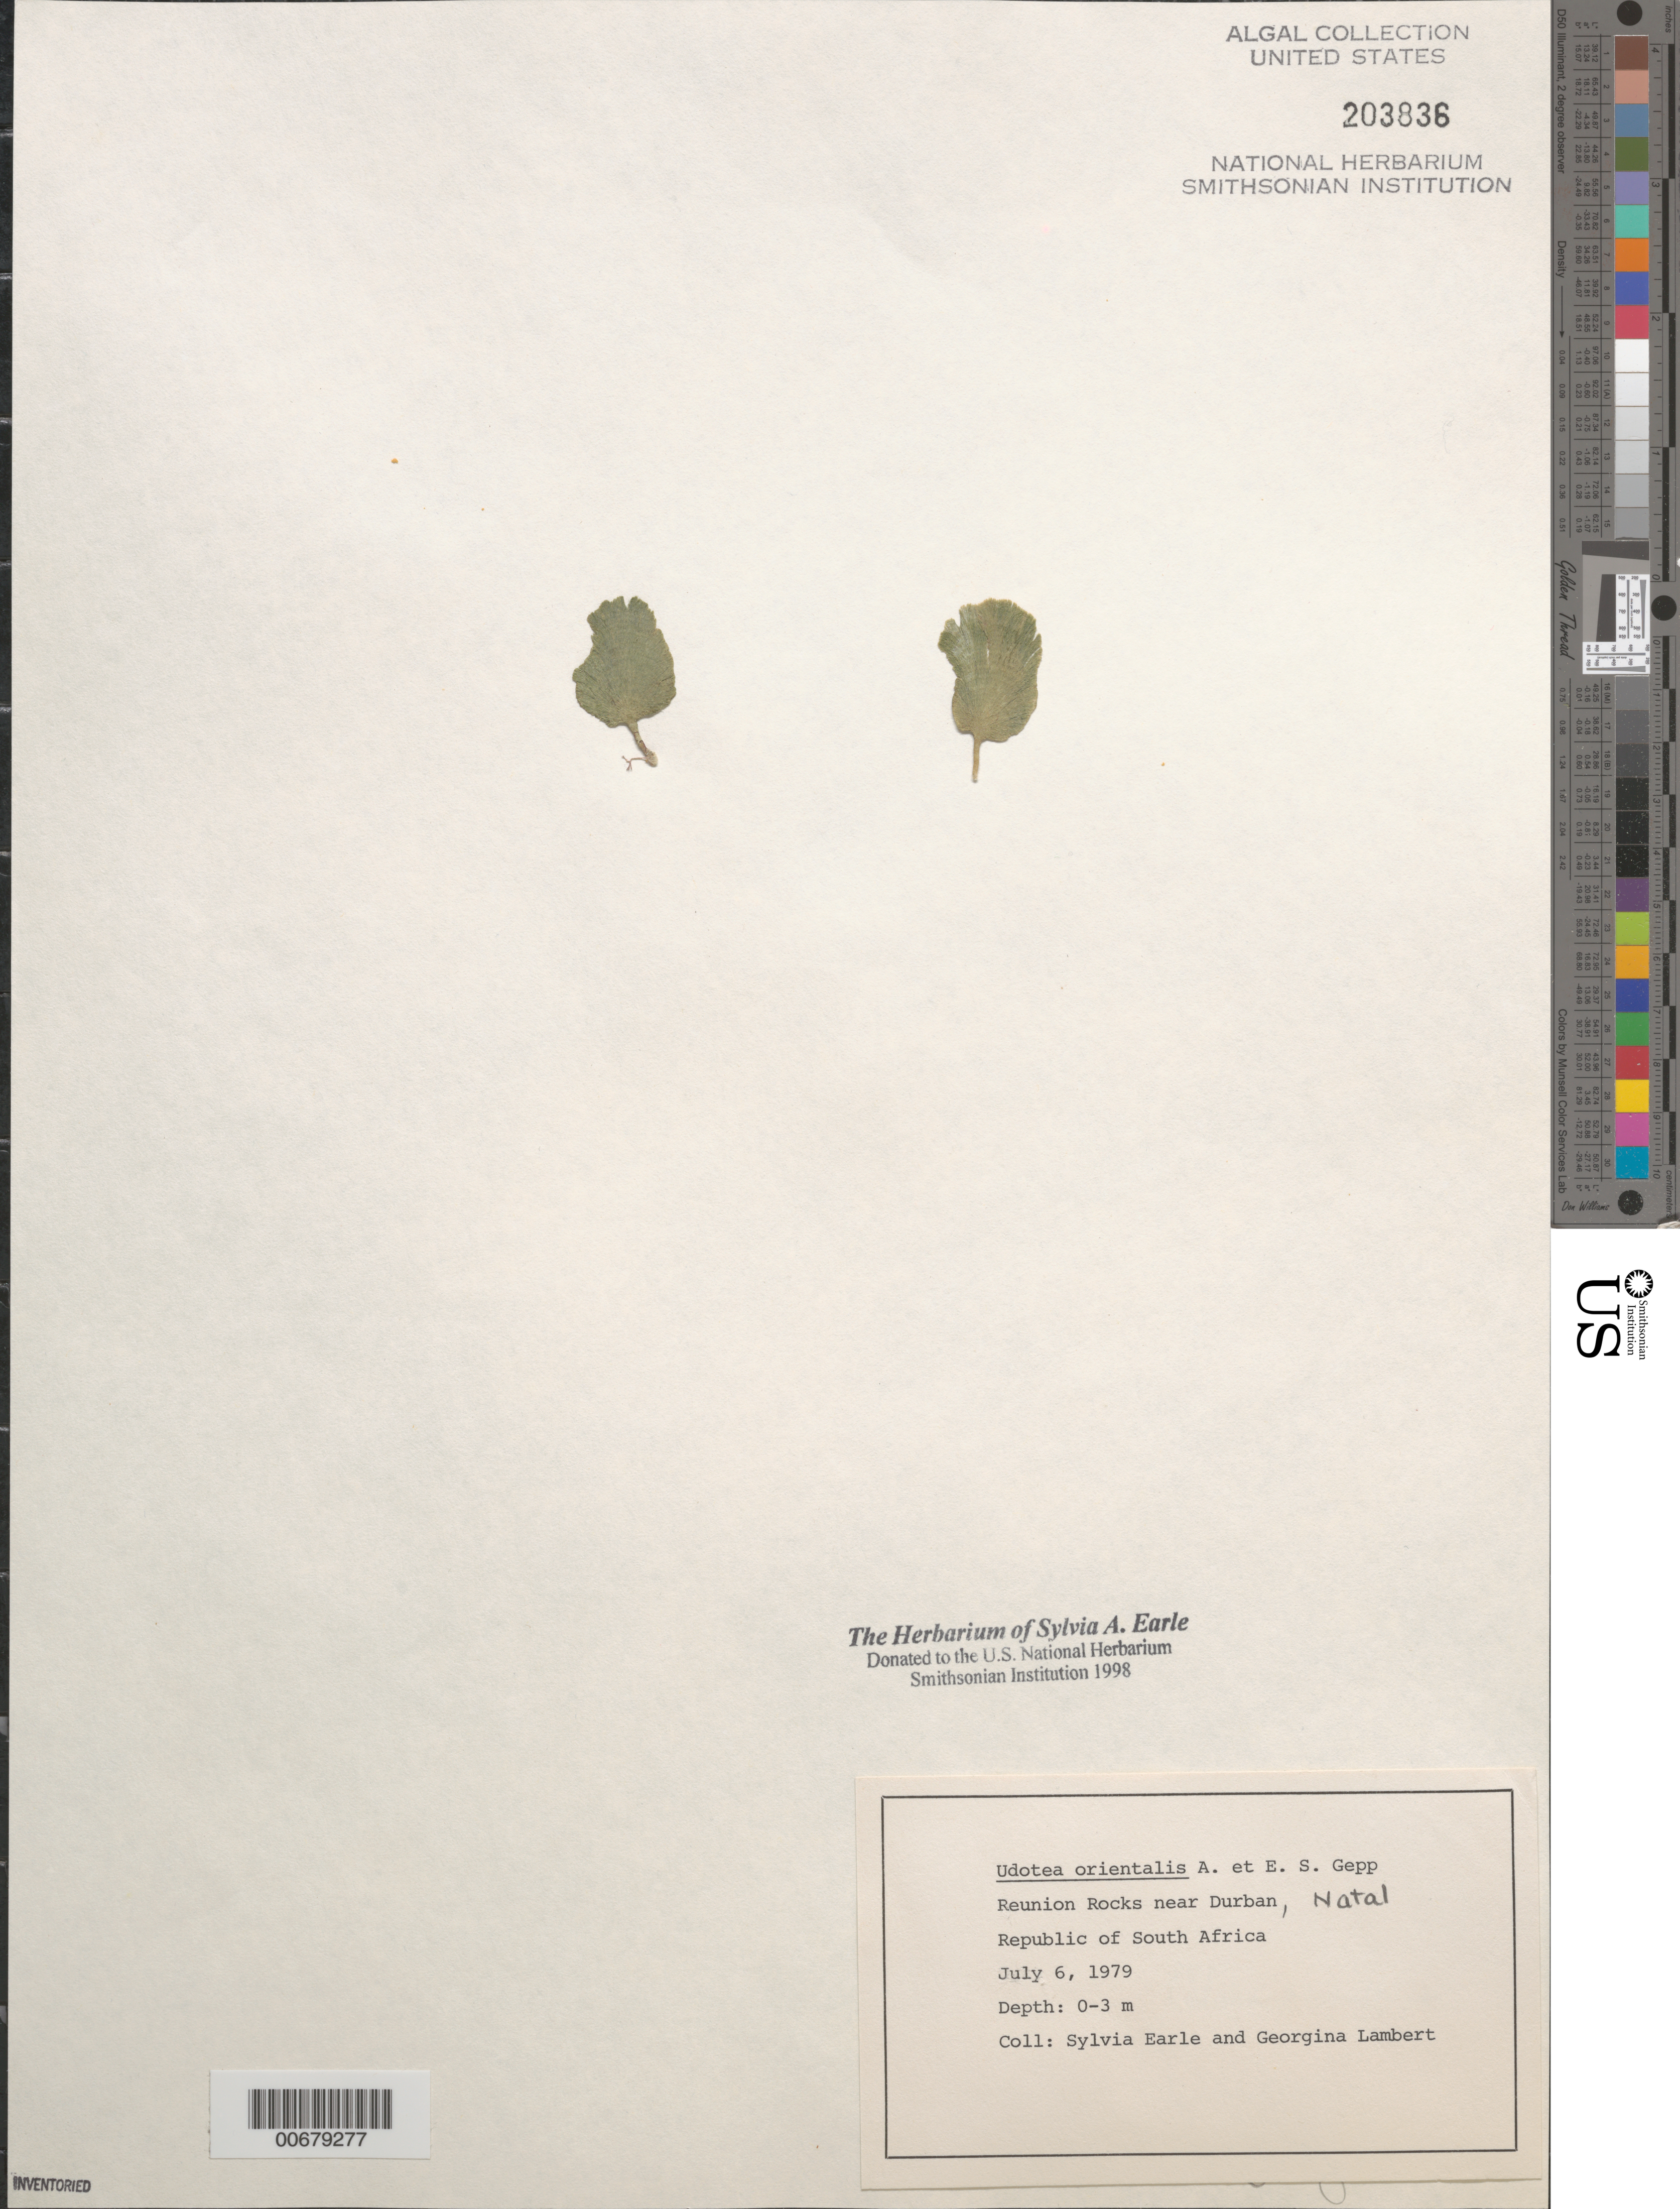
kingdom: Plantae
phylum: Chlorophyta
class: Ulvophyceae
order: Bryopsidales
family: Udoteaceae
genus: Udotea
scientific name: Udotea orientalis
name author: A. Gepp & E. Gepp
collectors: S. A. Earle & G. Lambert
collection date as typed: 06 Jul 1979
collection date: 1979-07-06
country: South Africa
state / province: KwaZulu-Natal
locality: Reunion Rocks near Durban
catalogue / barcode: US 203836